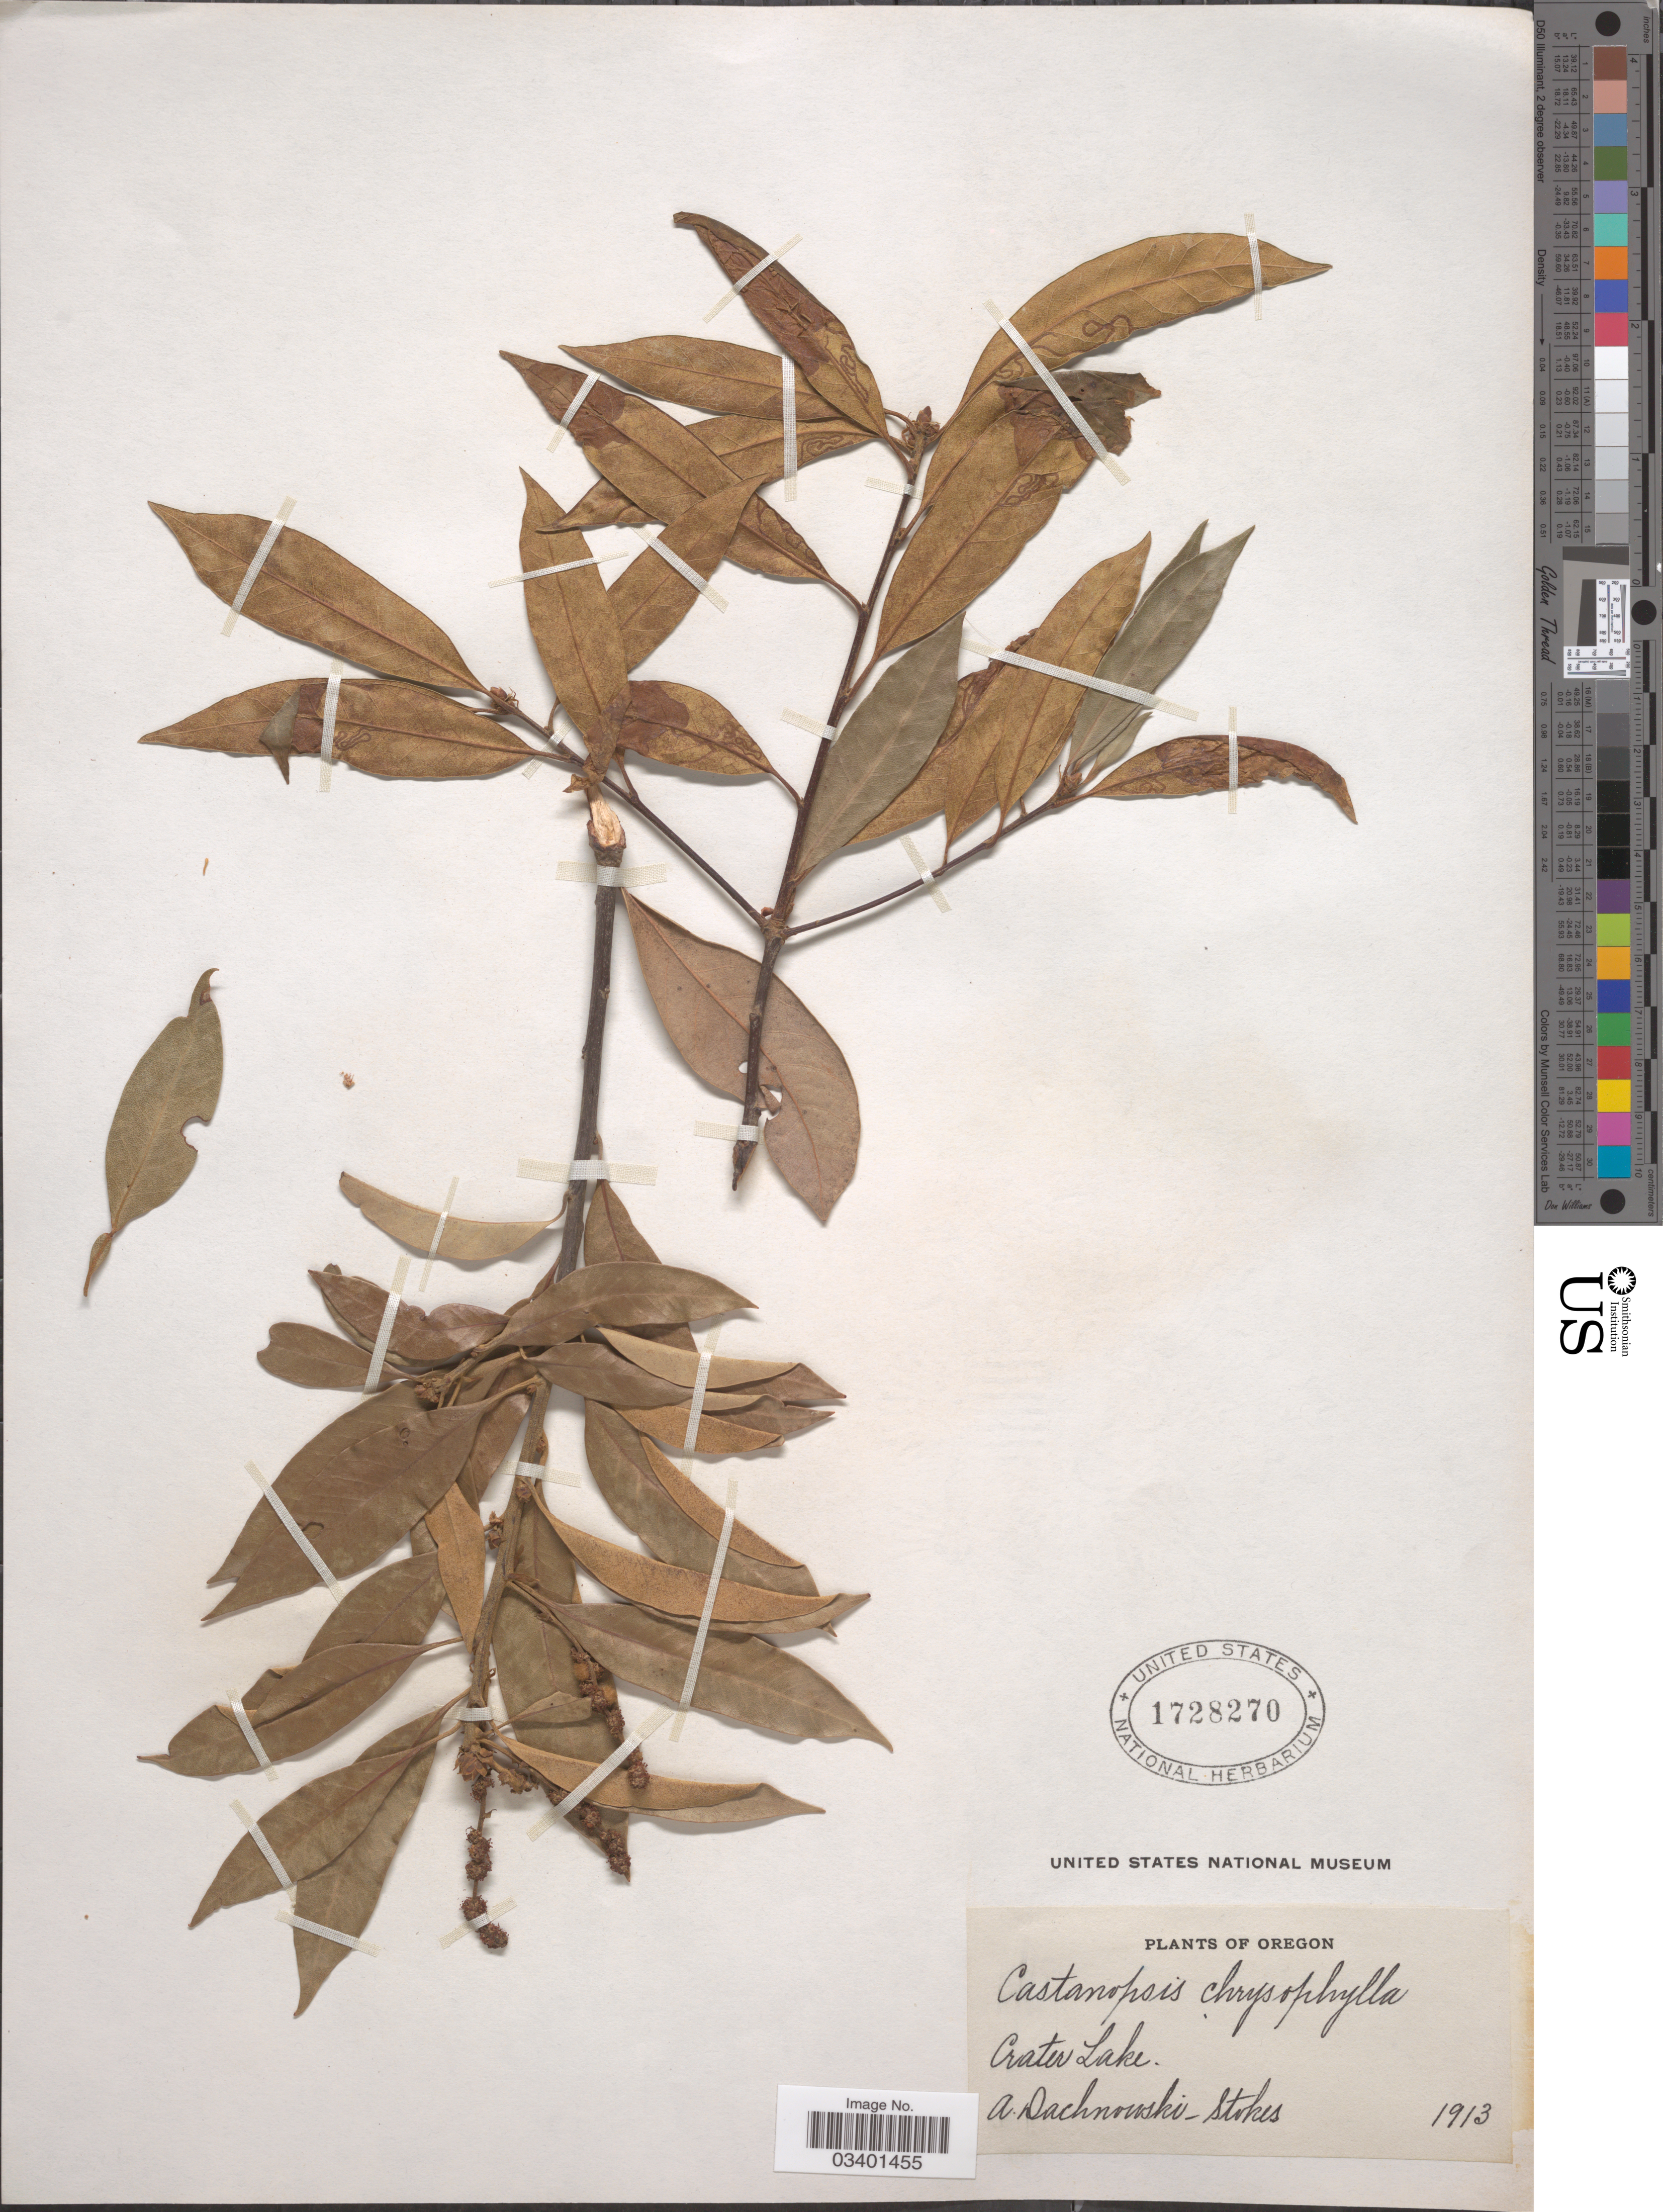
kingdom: Plantae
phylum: Tracheophyta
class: Magnoliopsida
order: Fagales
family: Fagaceae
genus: Chrysolepis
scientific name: Chrysolepis chrysophylla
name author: (Douglas ex Hook.) Hjelmq.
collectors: A. P. Dachnowski-Stokes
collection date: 1913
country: United States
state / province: Oregon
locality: Crater Lake.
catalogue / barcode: US 1728270